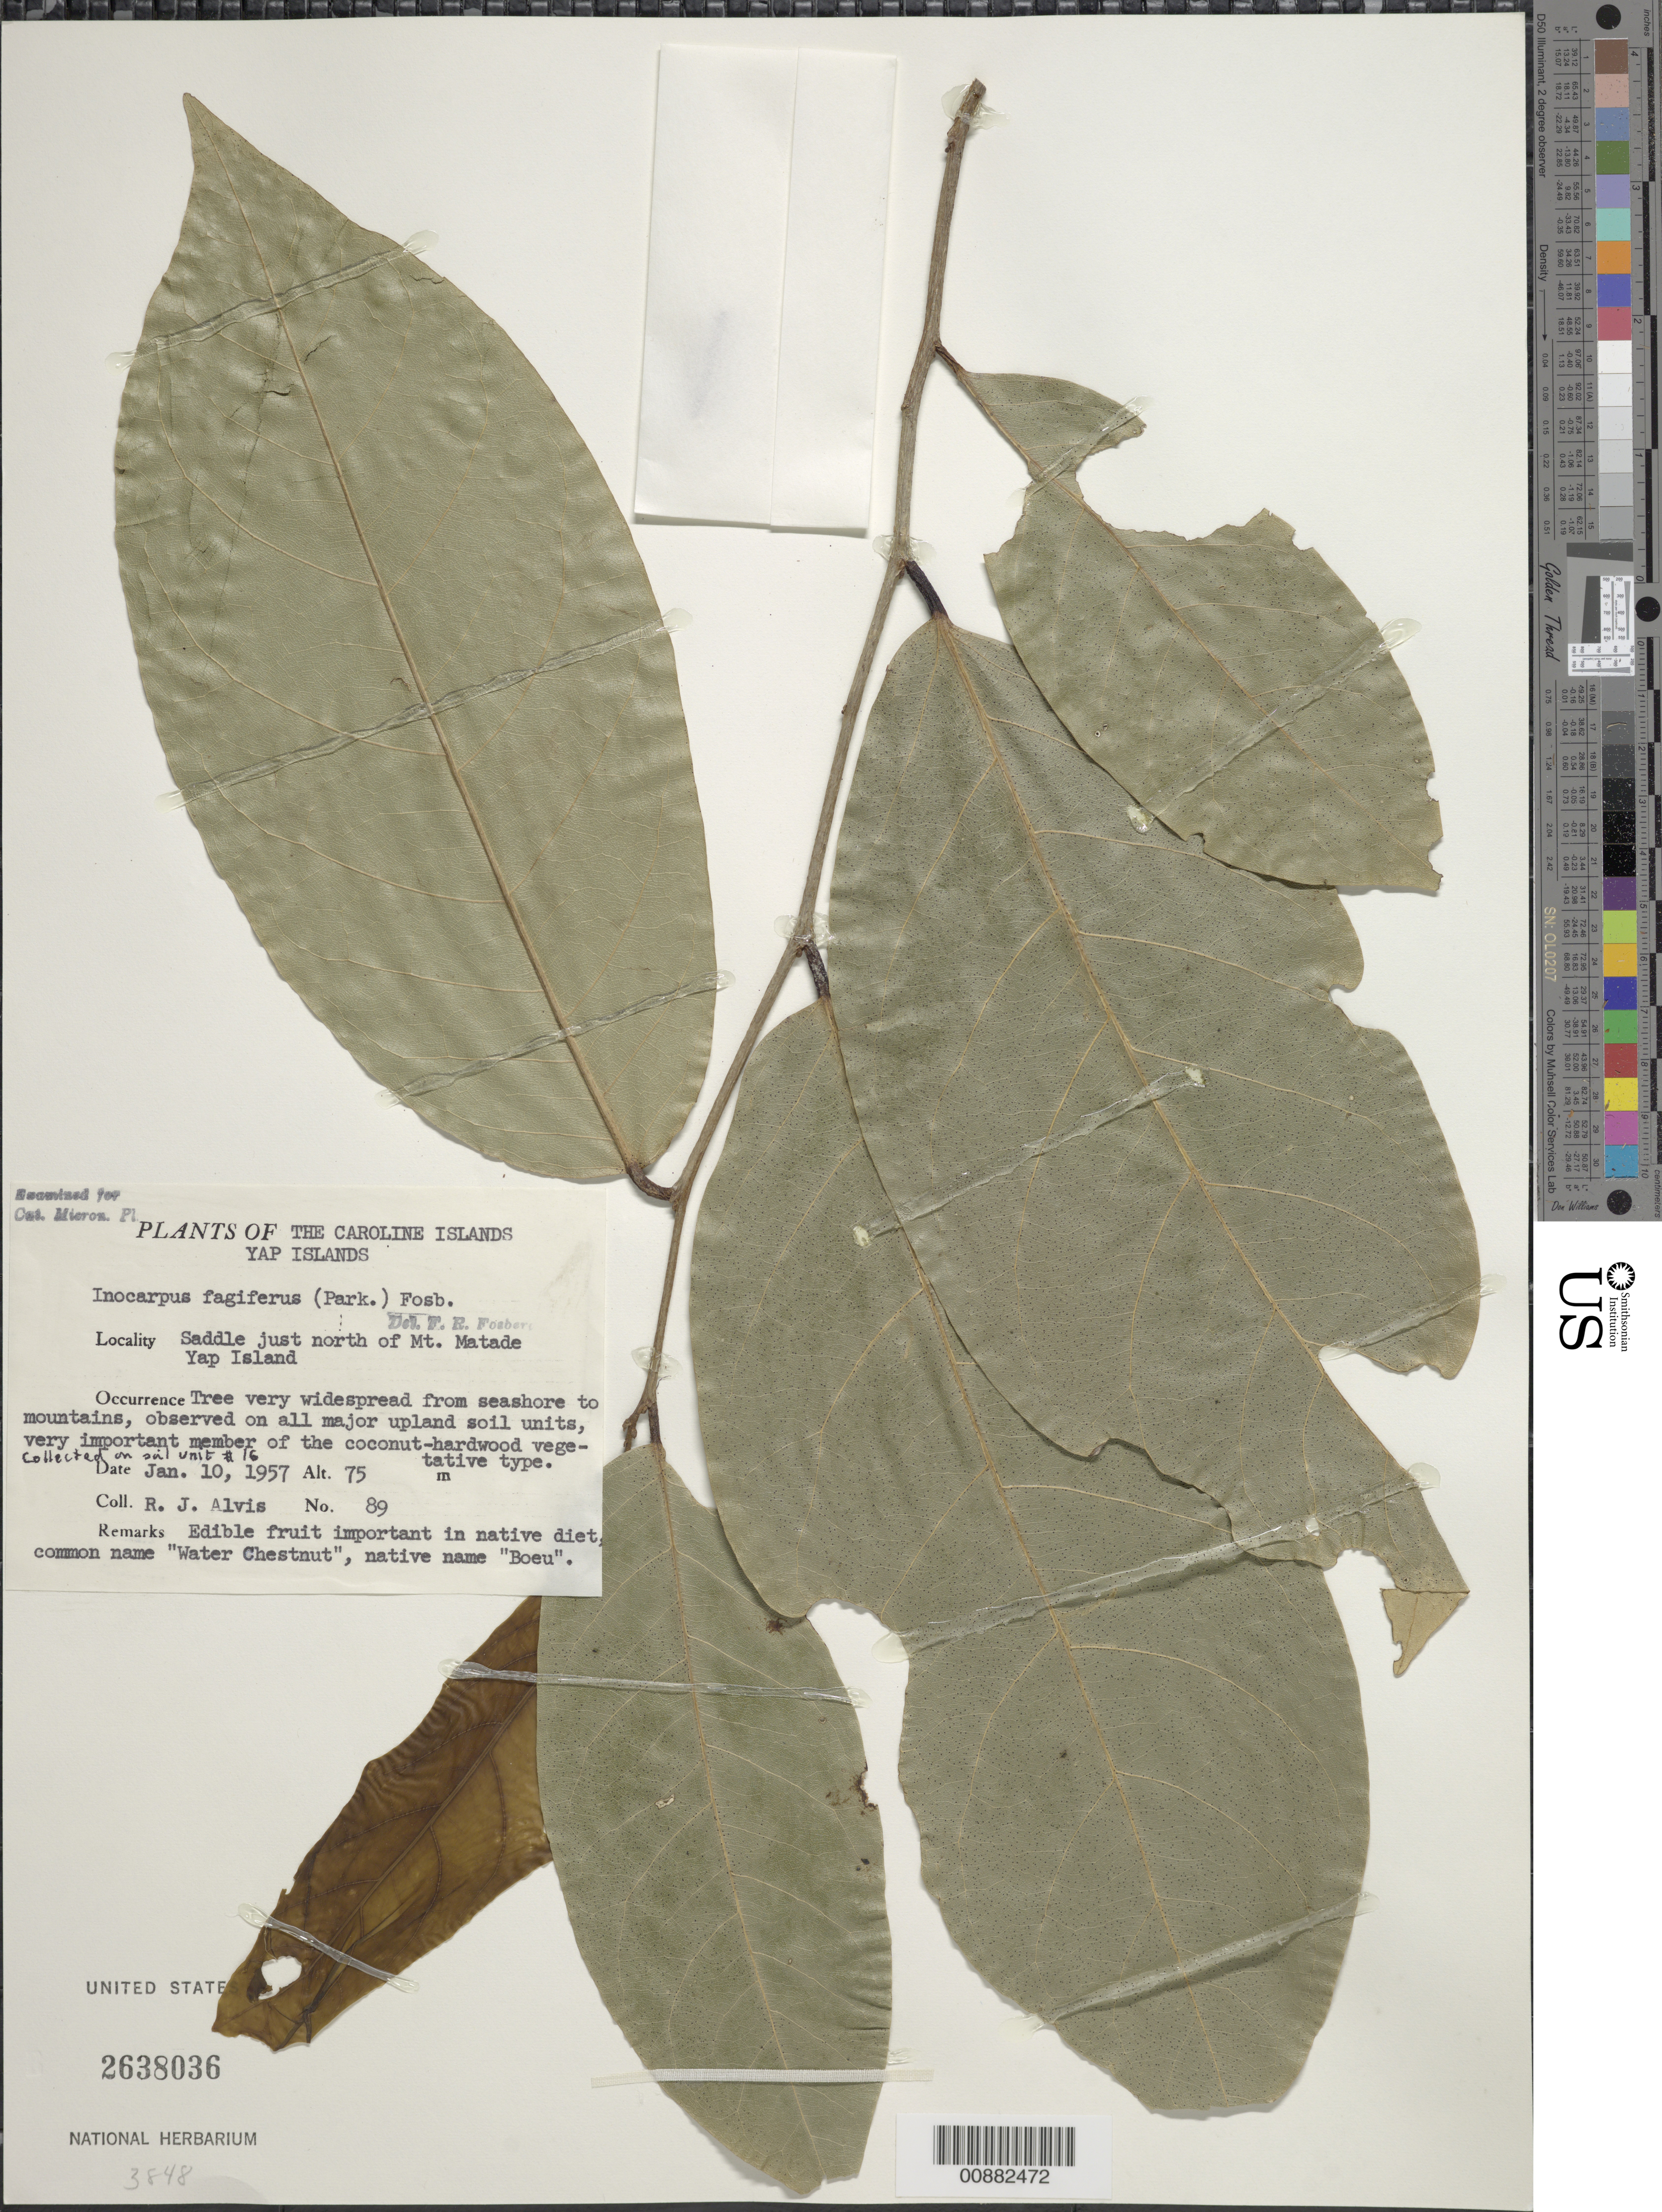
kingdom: Plantae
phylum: Tracheophyta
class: Magnoliopsida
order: Fabales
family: Fabaceae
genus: Inocarpus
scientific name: Inocarpus fagifer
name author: (Parkinson) Fosberg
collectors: R. Alvis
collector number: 89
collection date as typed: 10 Jan 1957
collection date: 1957-01-10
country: Micronesia, Federated States of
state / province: Yap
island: Yap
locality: Saddle just N of Mt. Matade, Yap Island.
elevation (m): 75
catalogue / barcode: US 2638036